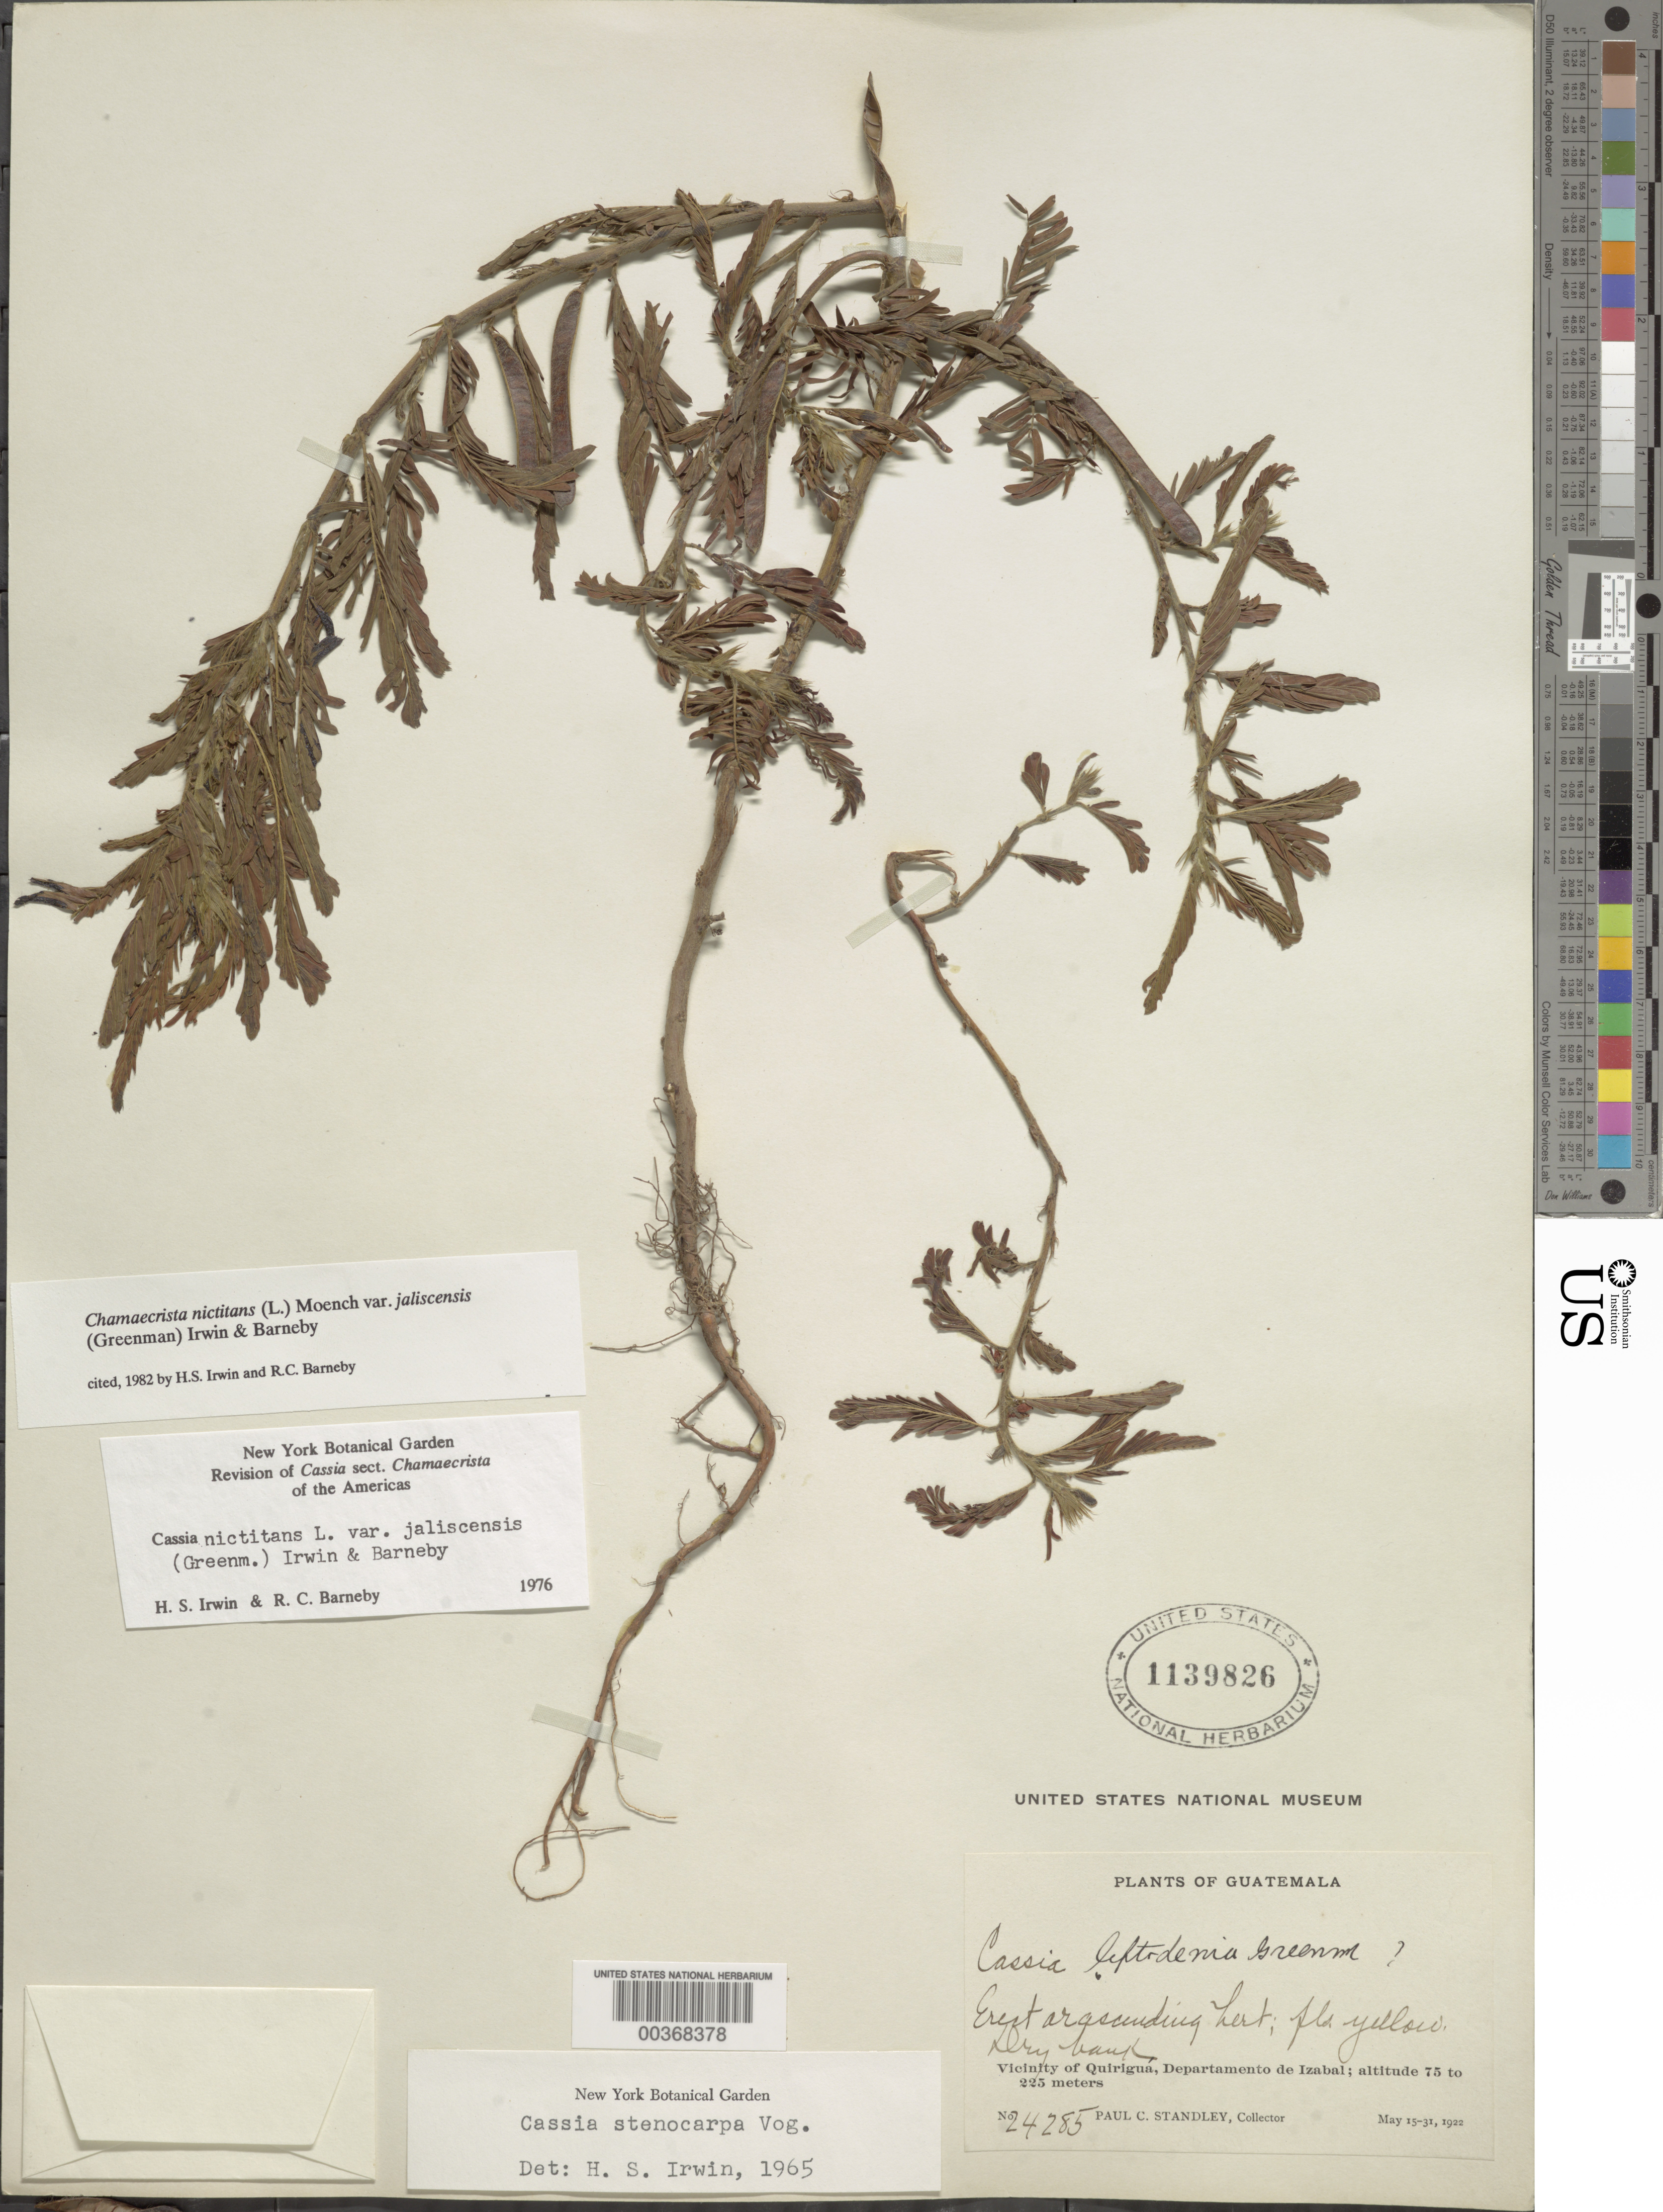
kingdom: Plantae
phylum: Tracheophyta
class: Magnoliopsida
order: Fabales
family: Fabaceae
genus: Chamaecrista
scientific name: Chamaecrista nictitans var. jaliscensis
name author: (Greenm.) H.S. Irwin & Barneby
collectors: P. C. Standley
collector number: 24285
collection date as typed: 15 May 1922 to 31 May 1922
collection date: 1922-05-15/1922-05-31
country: Guatemala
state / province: Izabal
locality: Vicinity of Quiriguá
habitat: Dry bank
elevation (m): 75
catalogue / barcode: US 1139826